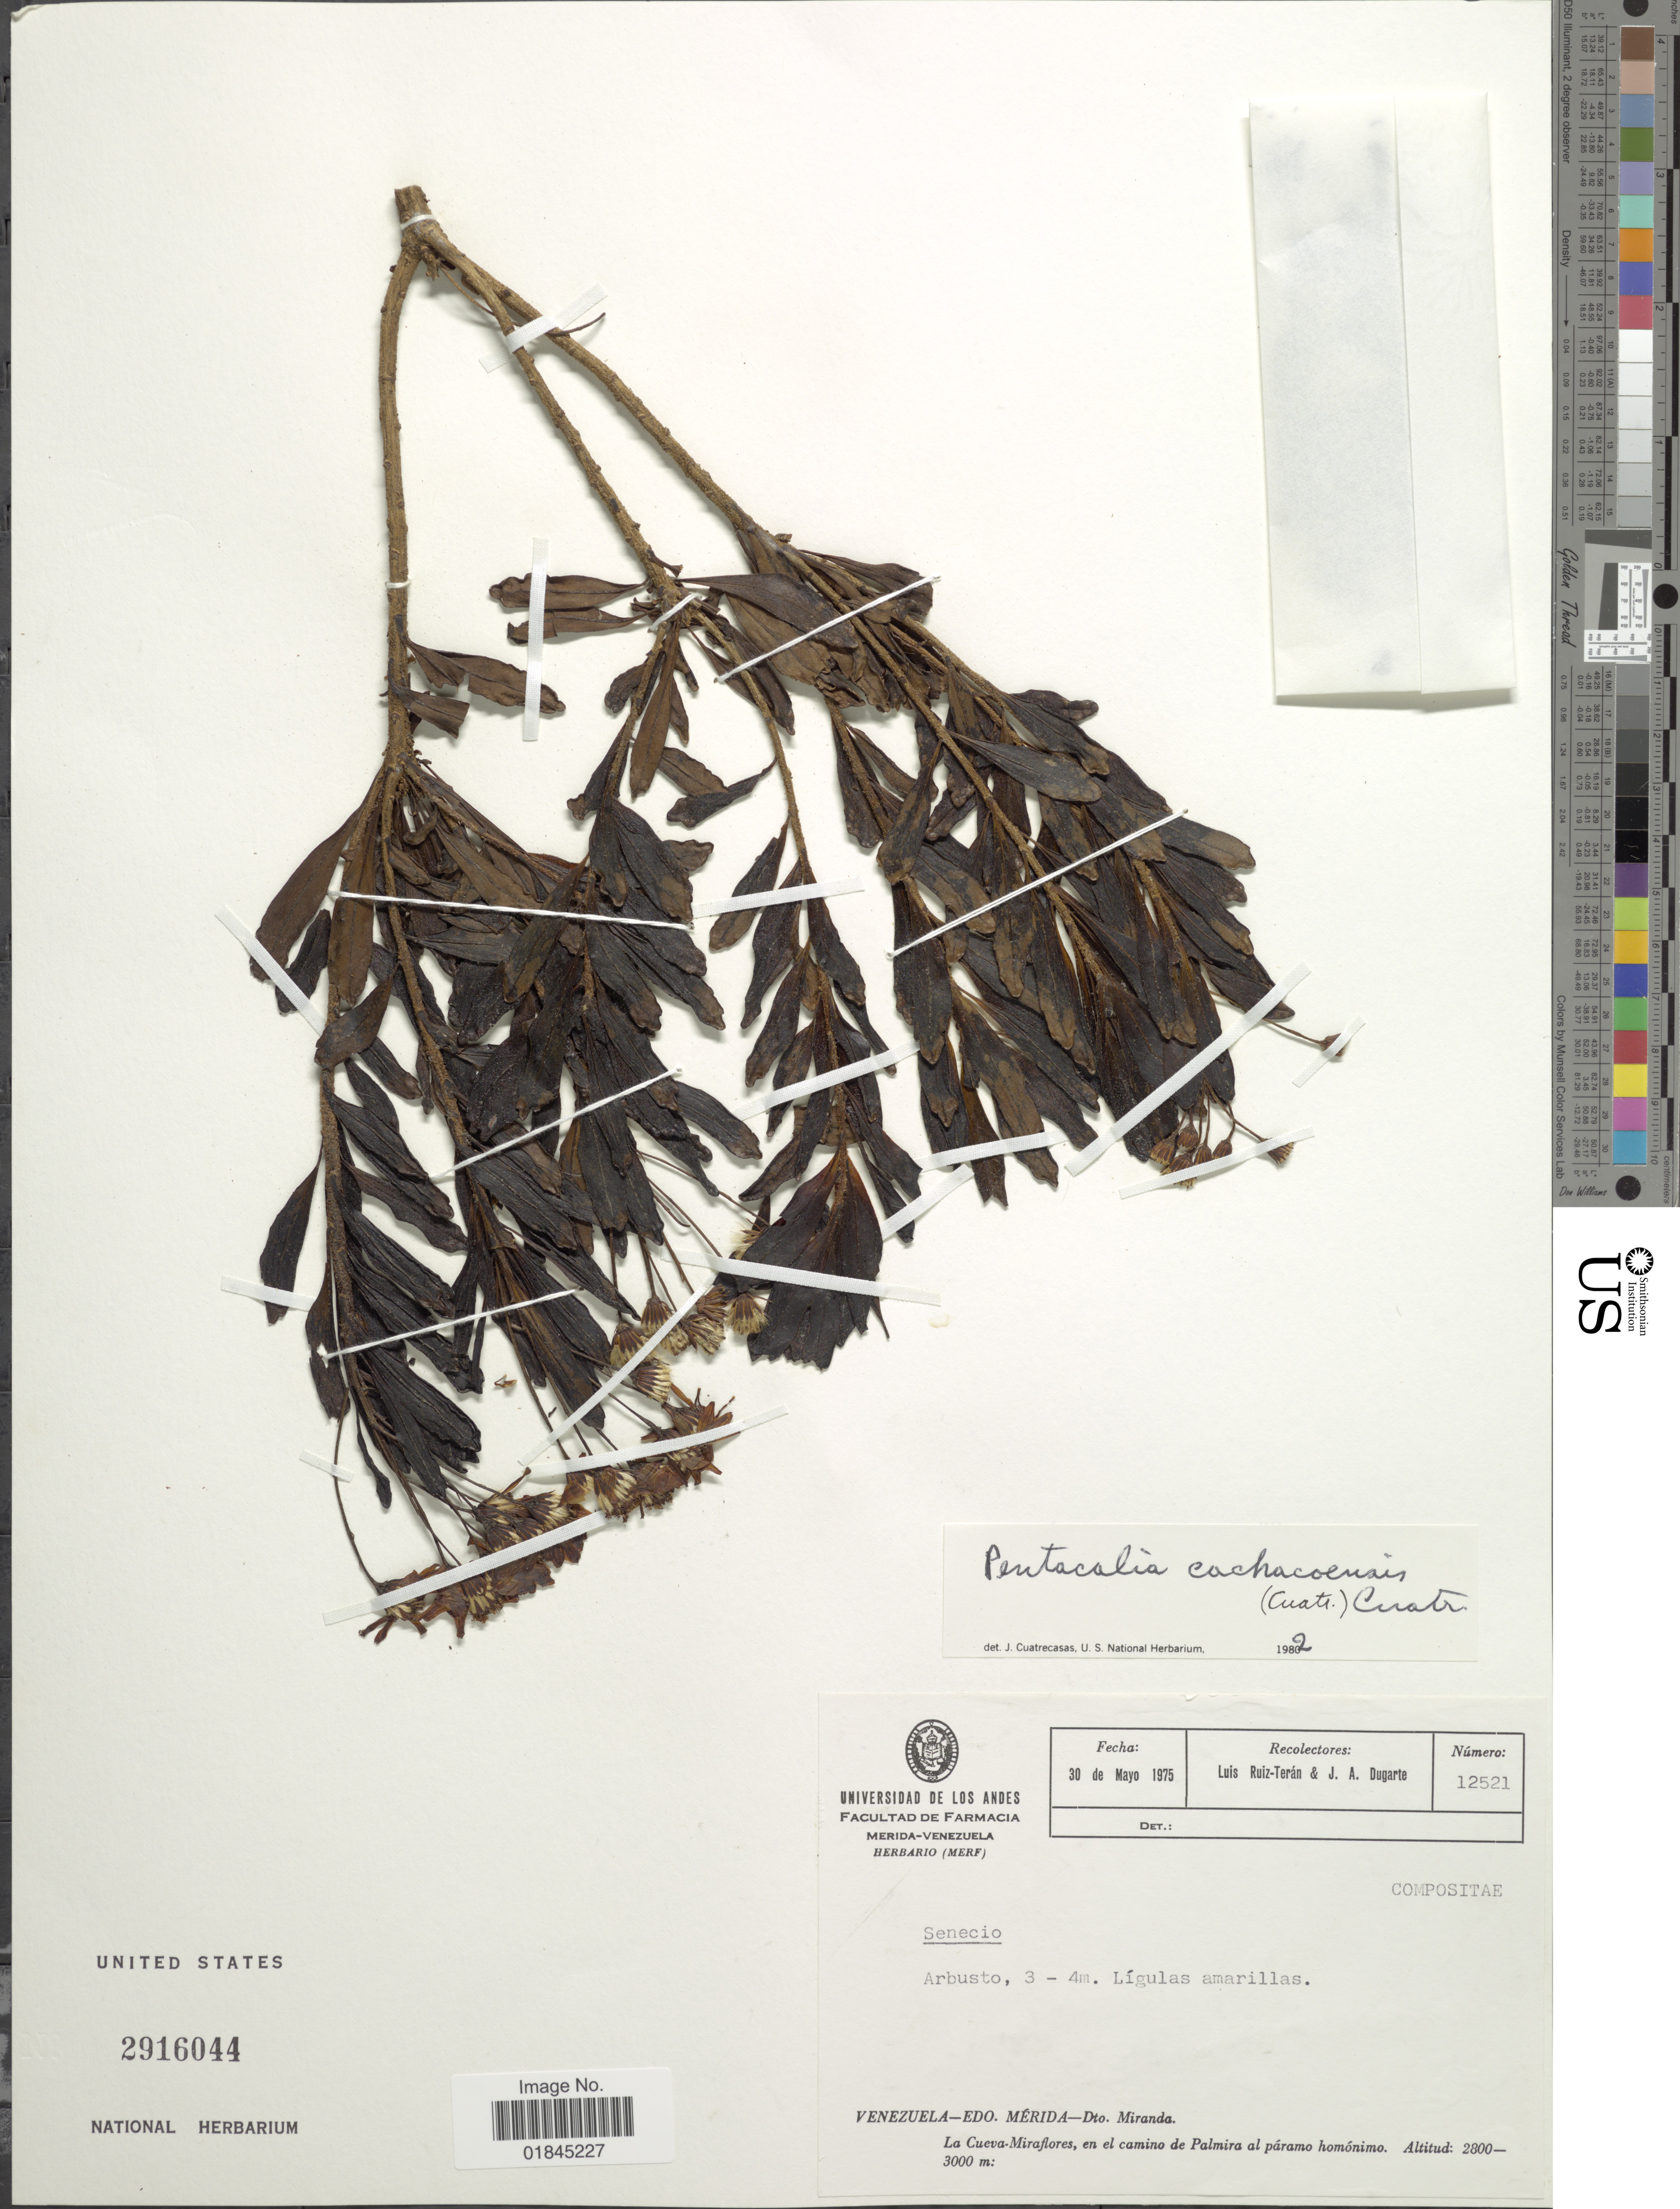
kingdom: Plantae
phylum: Tracheophyta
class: Magnoliopsida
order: Asterales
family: Asteraceae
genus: Pentacalia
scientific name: Pentacalia cachacoensis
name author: (Cuatrec.) Cuatrec.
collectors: L. E. Ruíz-Terán & J. Dugarte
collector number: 12521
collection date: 1975-05-30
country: Venezuela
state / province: Mérida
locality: Venezuela - Edo. Mérida - Dto. Miranda. La Cueva-Miraflores, en el camino de Palmira al páramo homónimo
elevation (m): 2800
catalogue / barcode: US 2916044